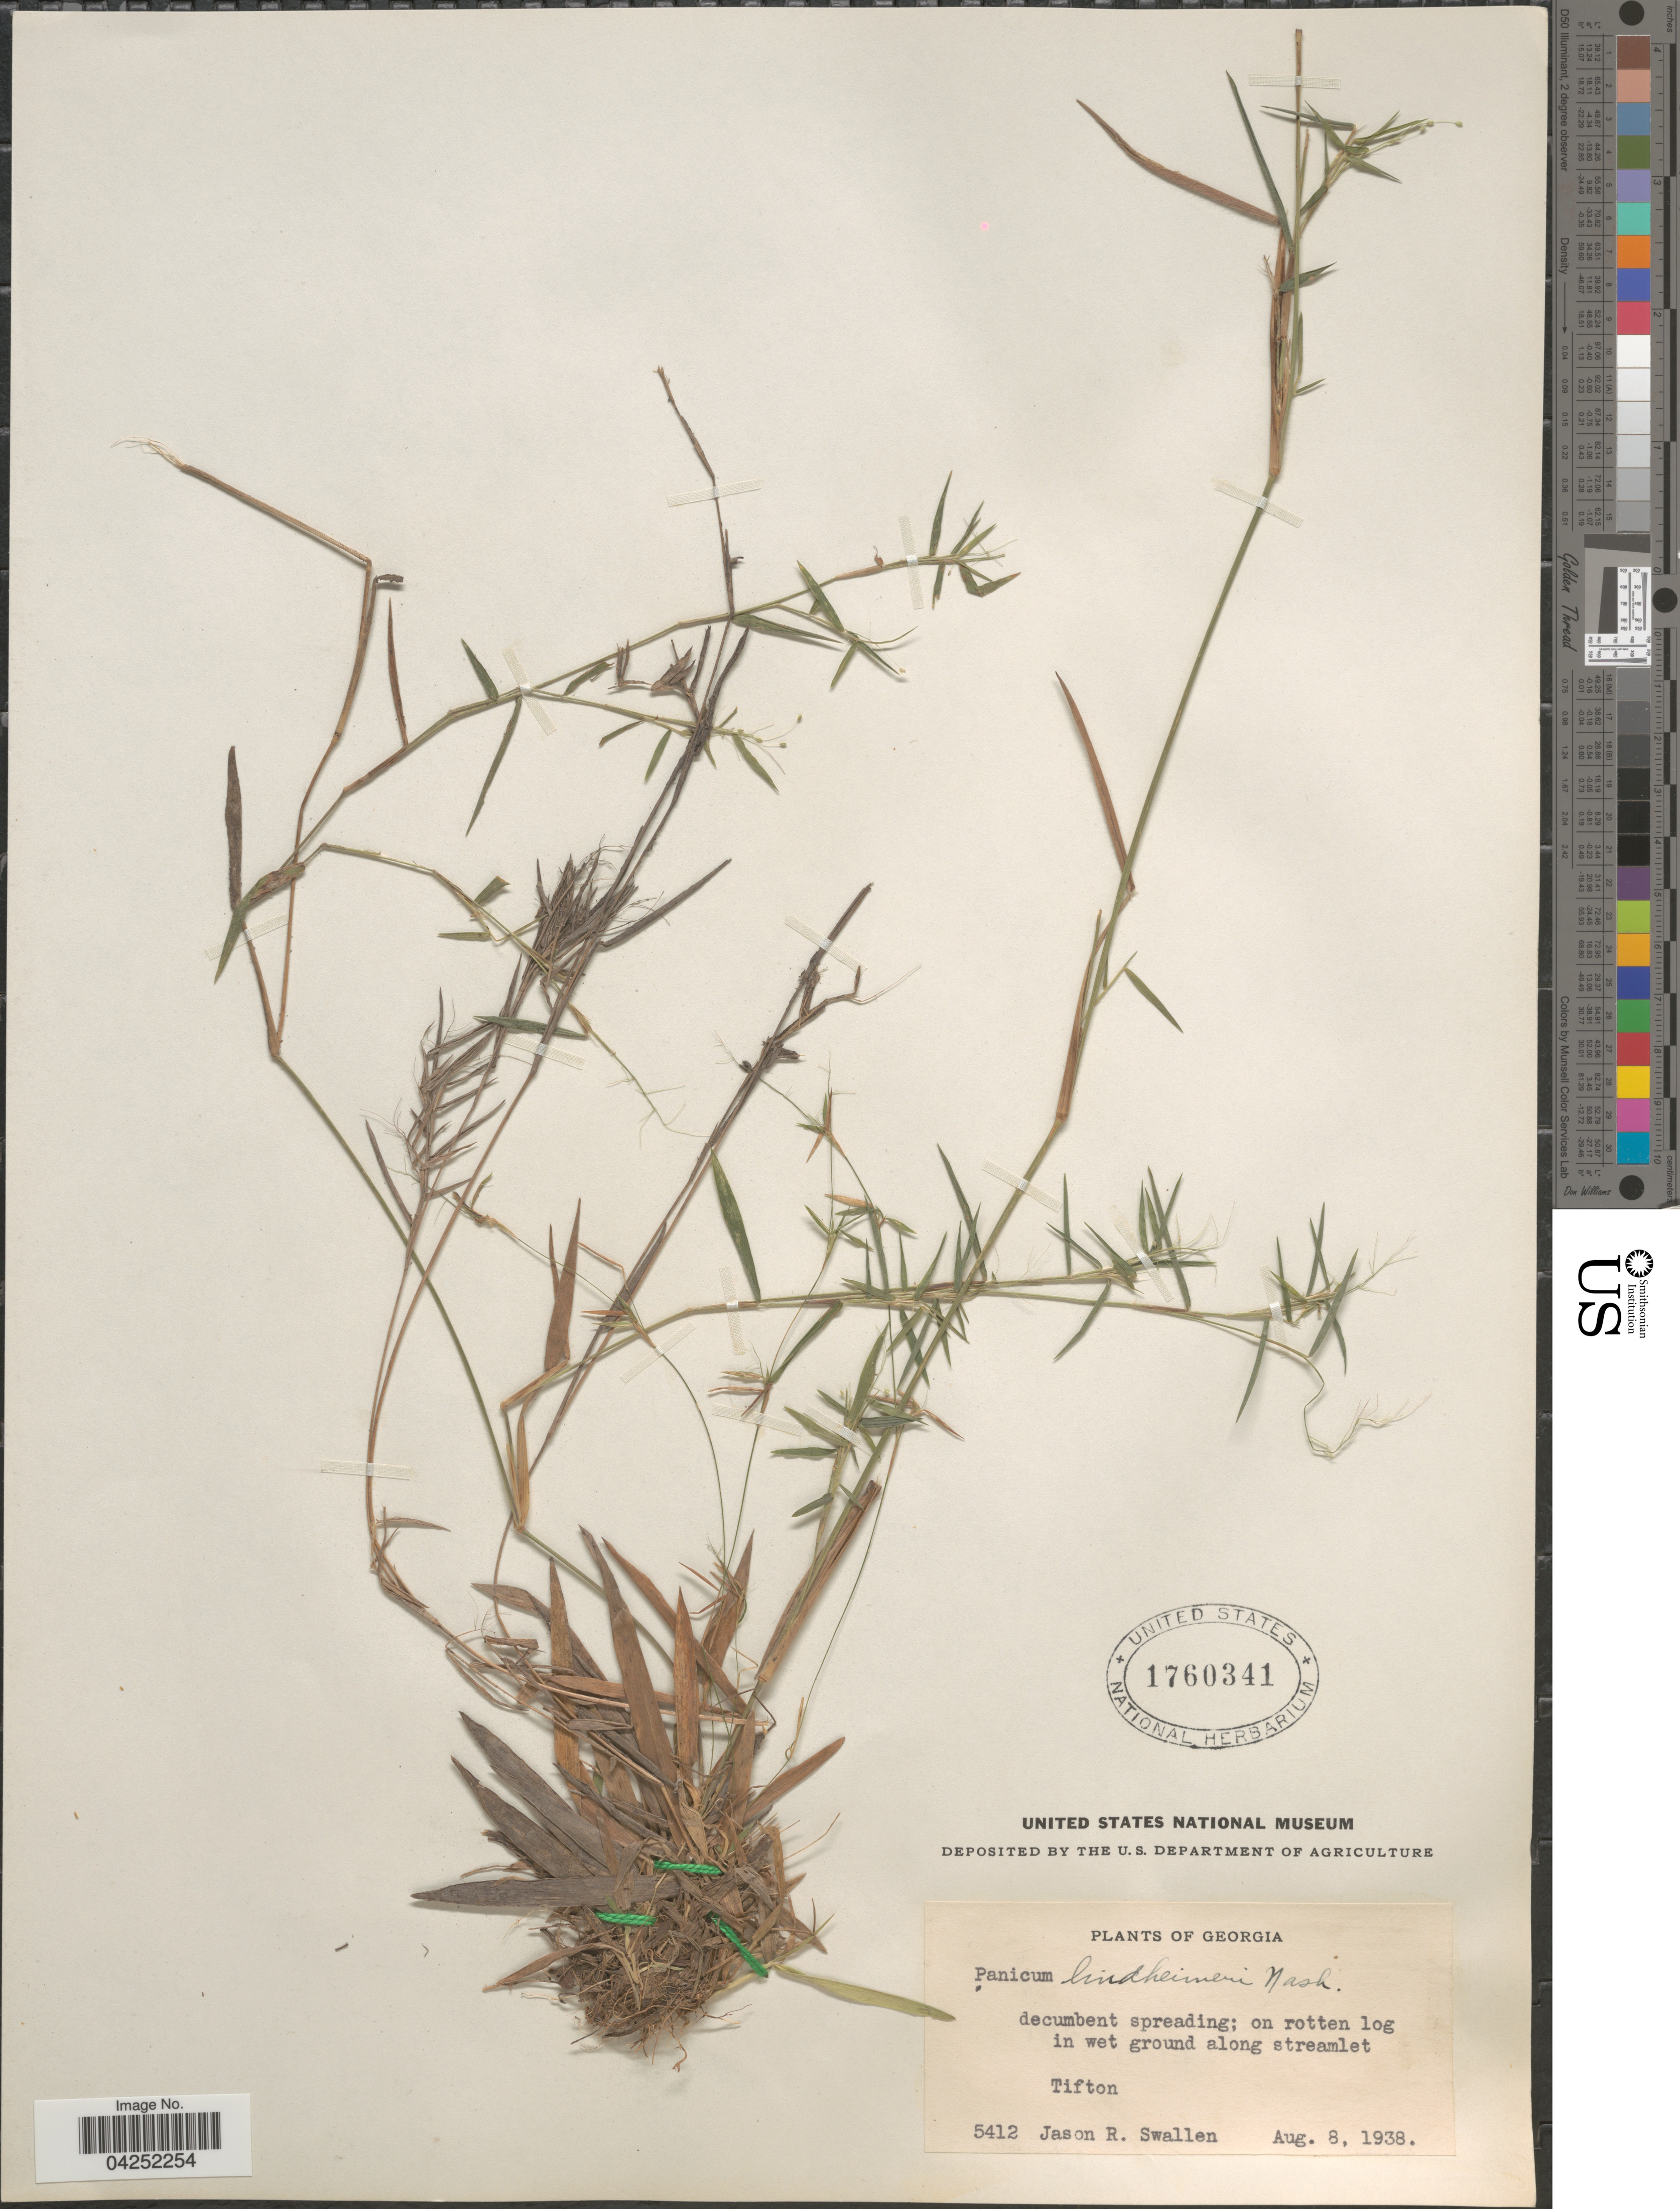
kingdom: Plantae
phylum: Tracheophyta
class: Liliopsida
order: Poales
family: Poaceae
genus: Dichanthelium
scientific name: Dichanthelium acuminatum var. lindheimeri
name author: (Nash) Gould & C.A. Clark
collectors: J. R. Swallen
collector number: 5412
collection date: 1938-08-08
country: United States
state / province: Georgia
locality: On rotten log in wet ground along streamlet. Tifton.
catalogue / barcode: US 1760341